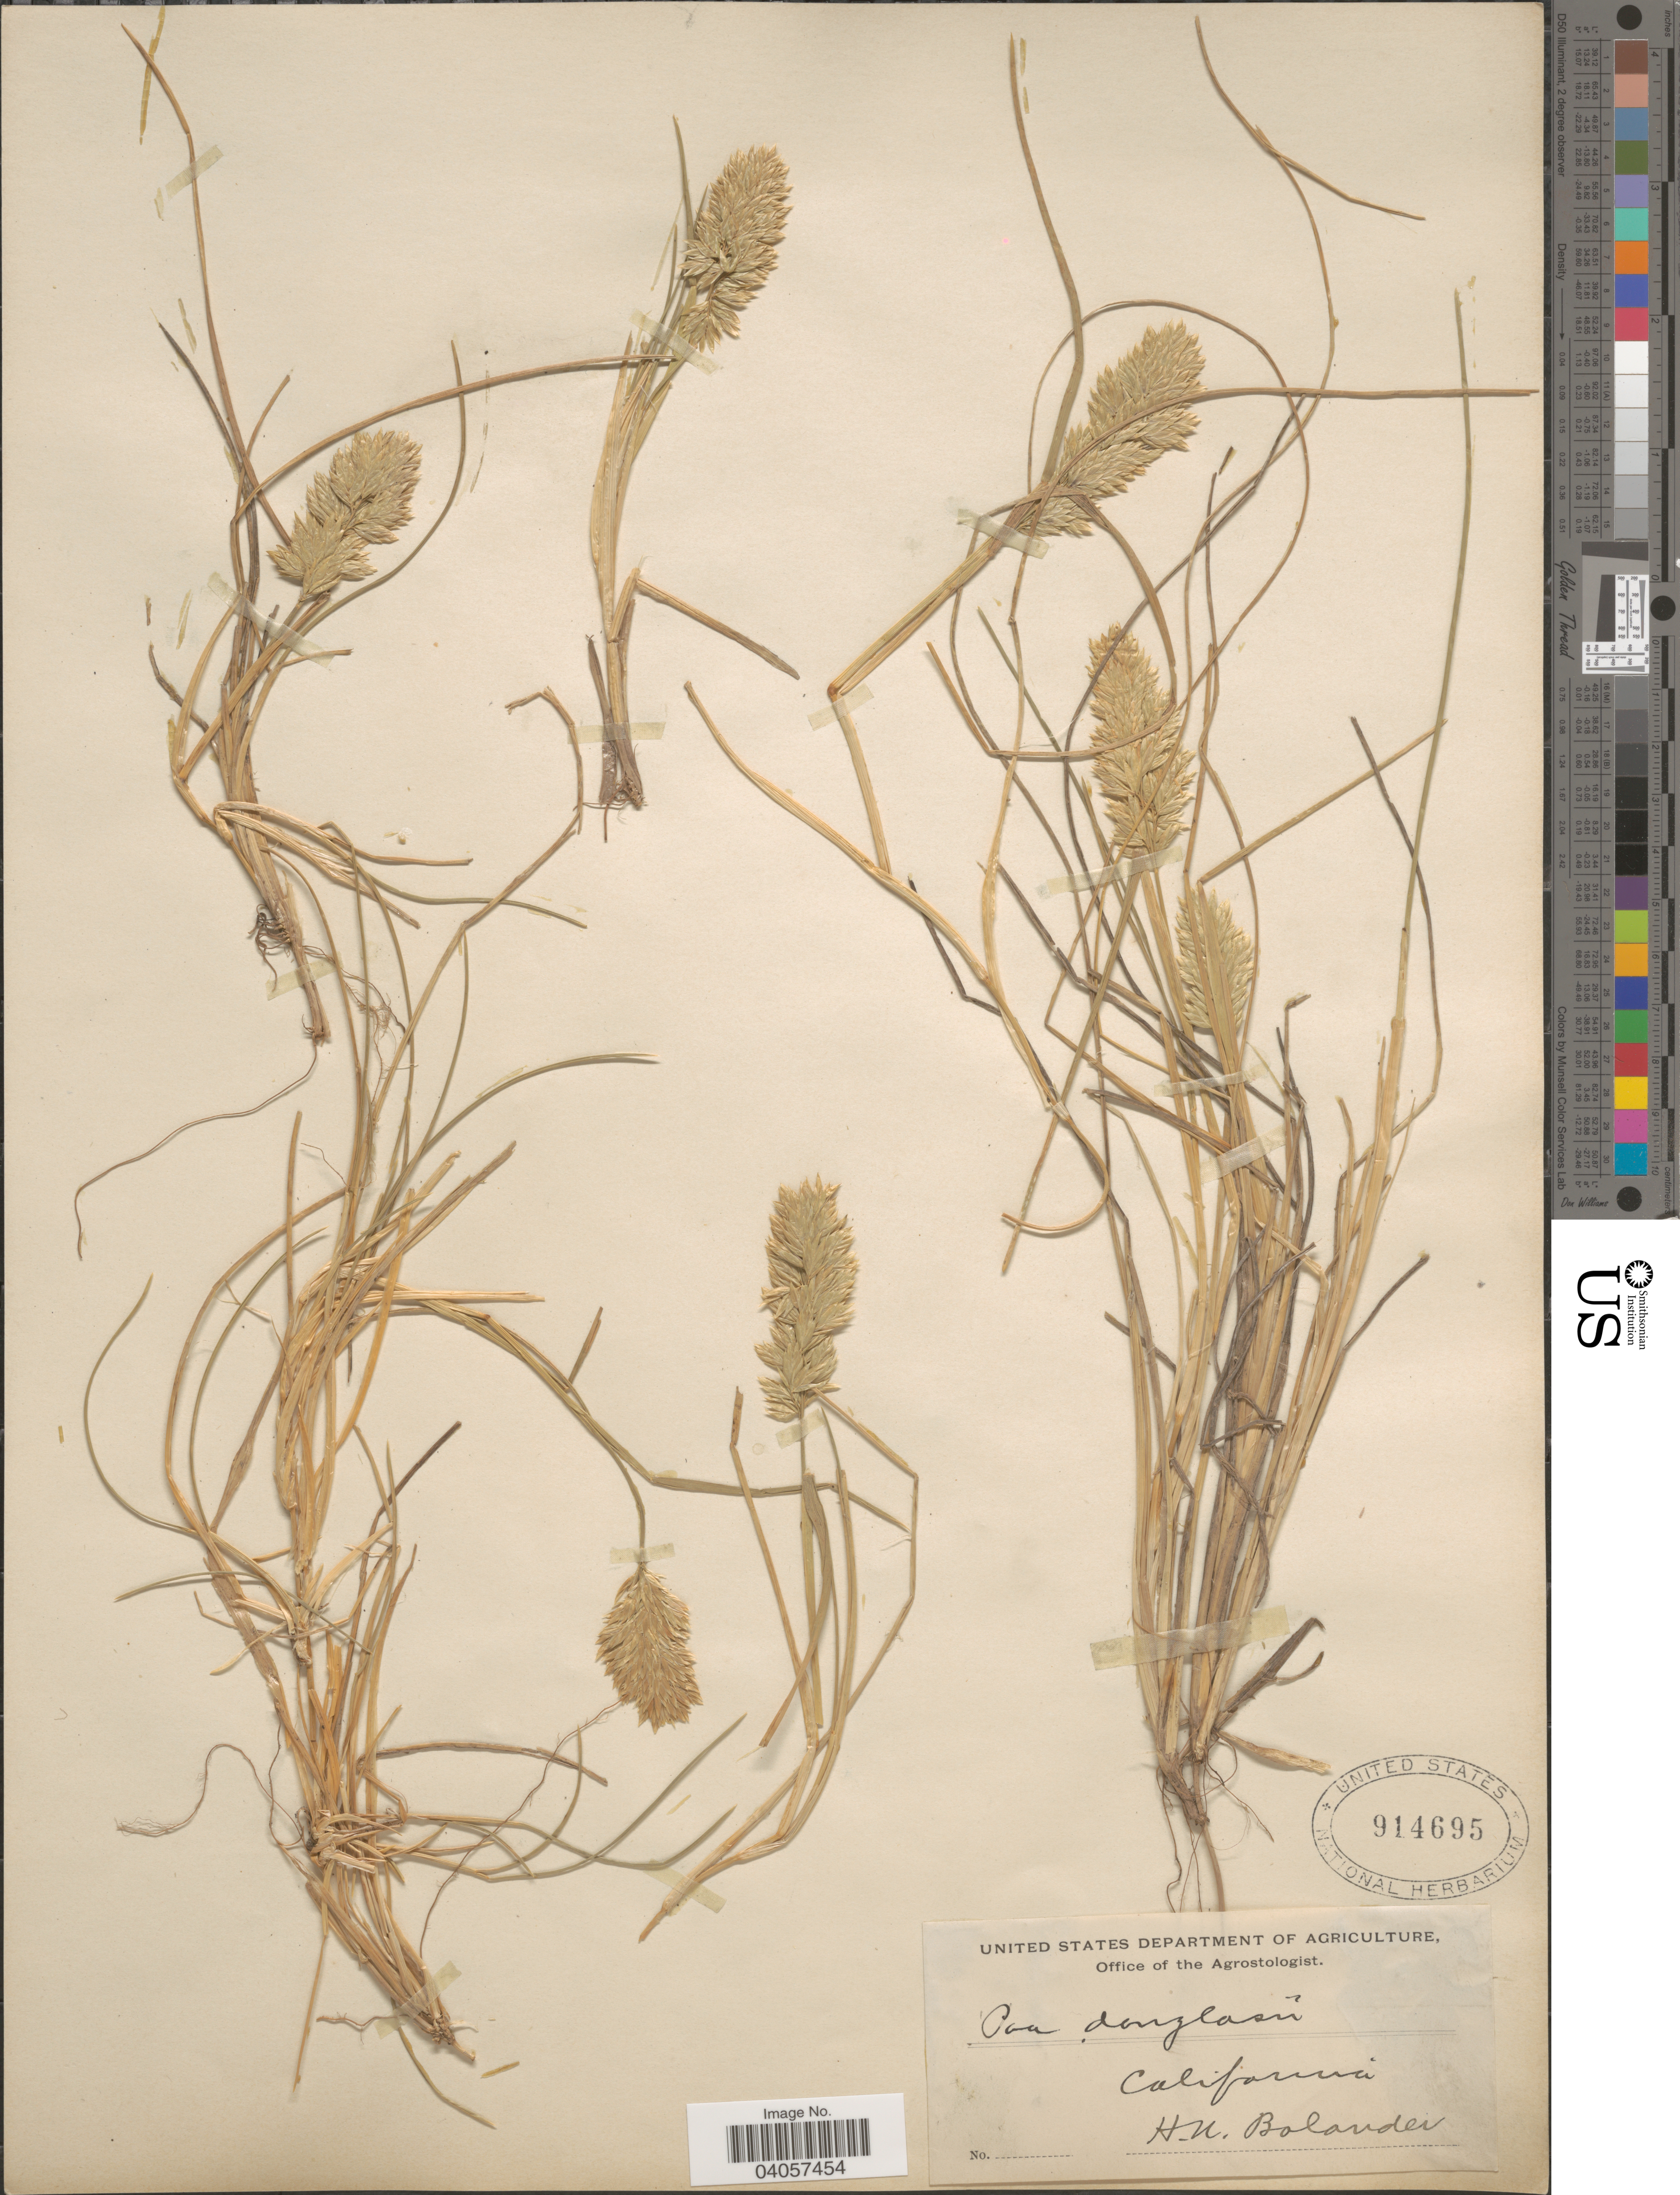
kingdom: Plantae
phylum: Tracheophyta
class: Liliopsida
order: Poales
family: Poaceae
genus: Poa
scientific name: Poa douglasii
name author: Nees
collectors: H. Bolander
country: United States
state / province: California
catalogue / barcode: US 914695